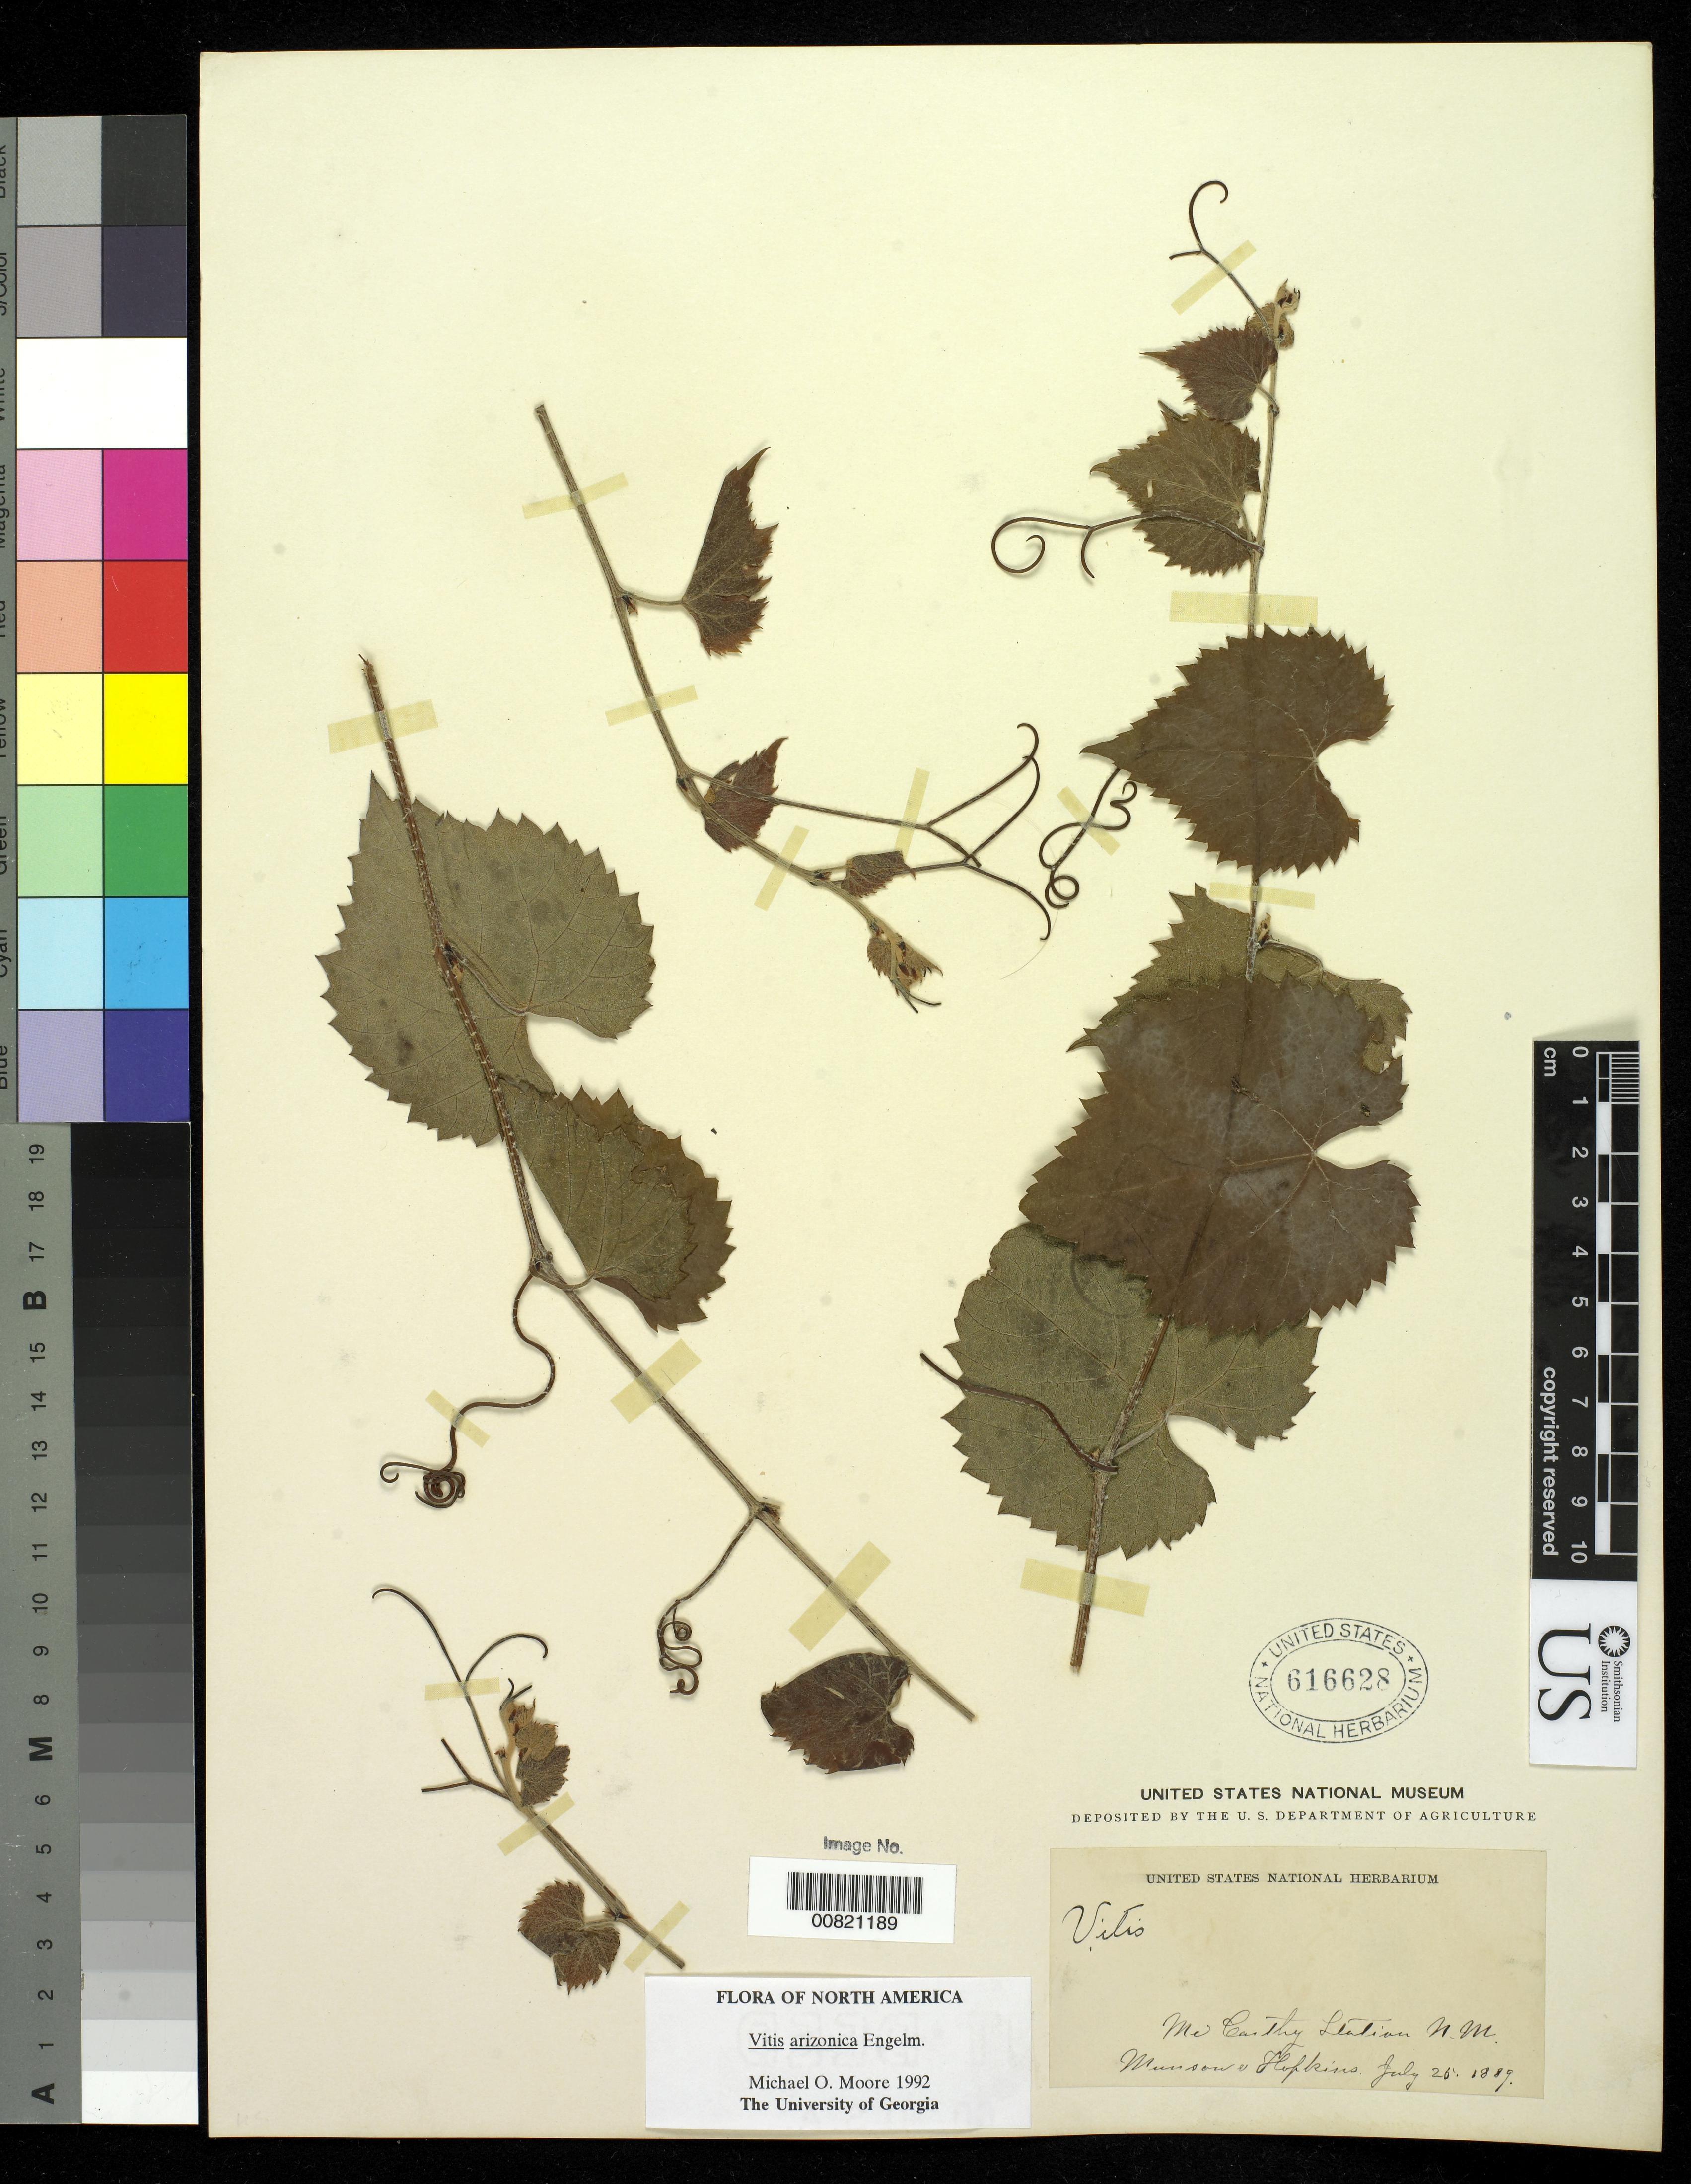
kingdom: Plantae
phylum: Tracheophyta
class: Magnoliopsida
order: Vitales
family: Vitaceae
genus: Vitis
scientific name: Vitis arizonica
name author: Engelm.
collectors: T. V. Munson & -. Hopkins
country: United States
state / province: New Mexico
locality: Mc Carthy Station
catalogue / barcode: US 616628